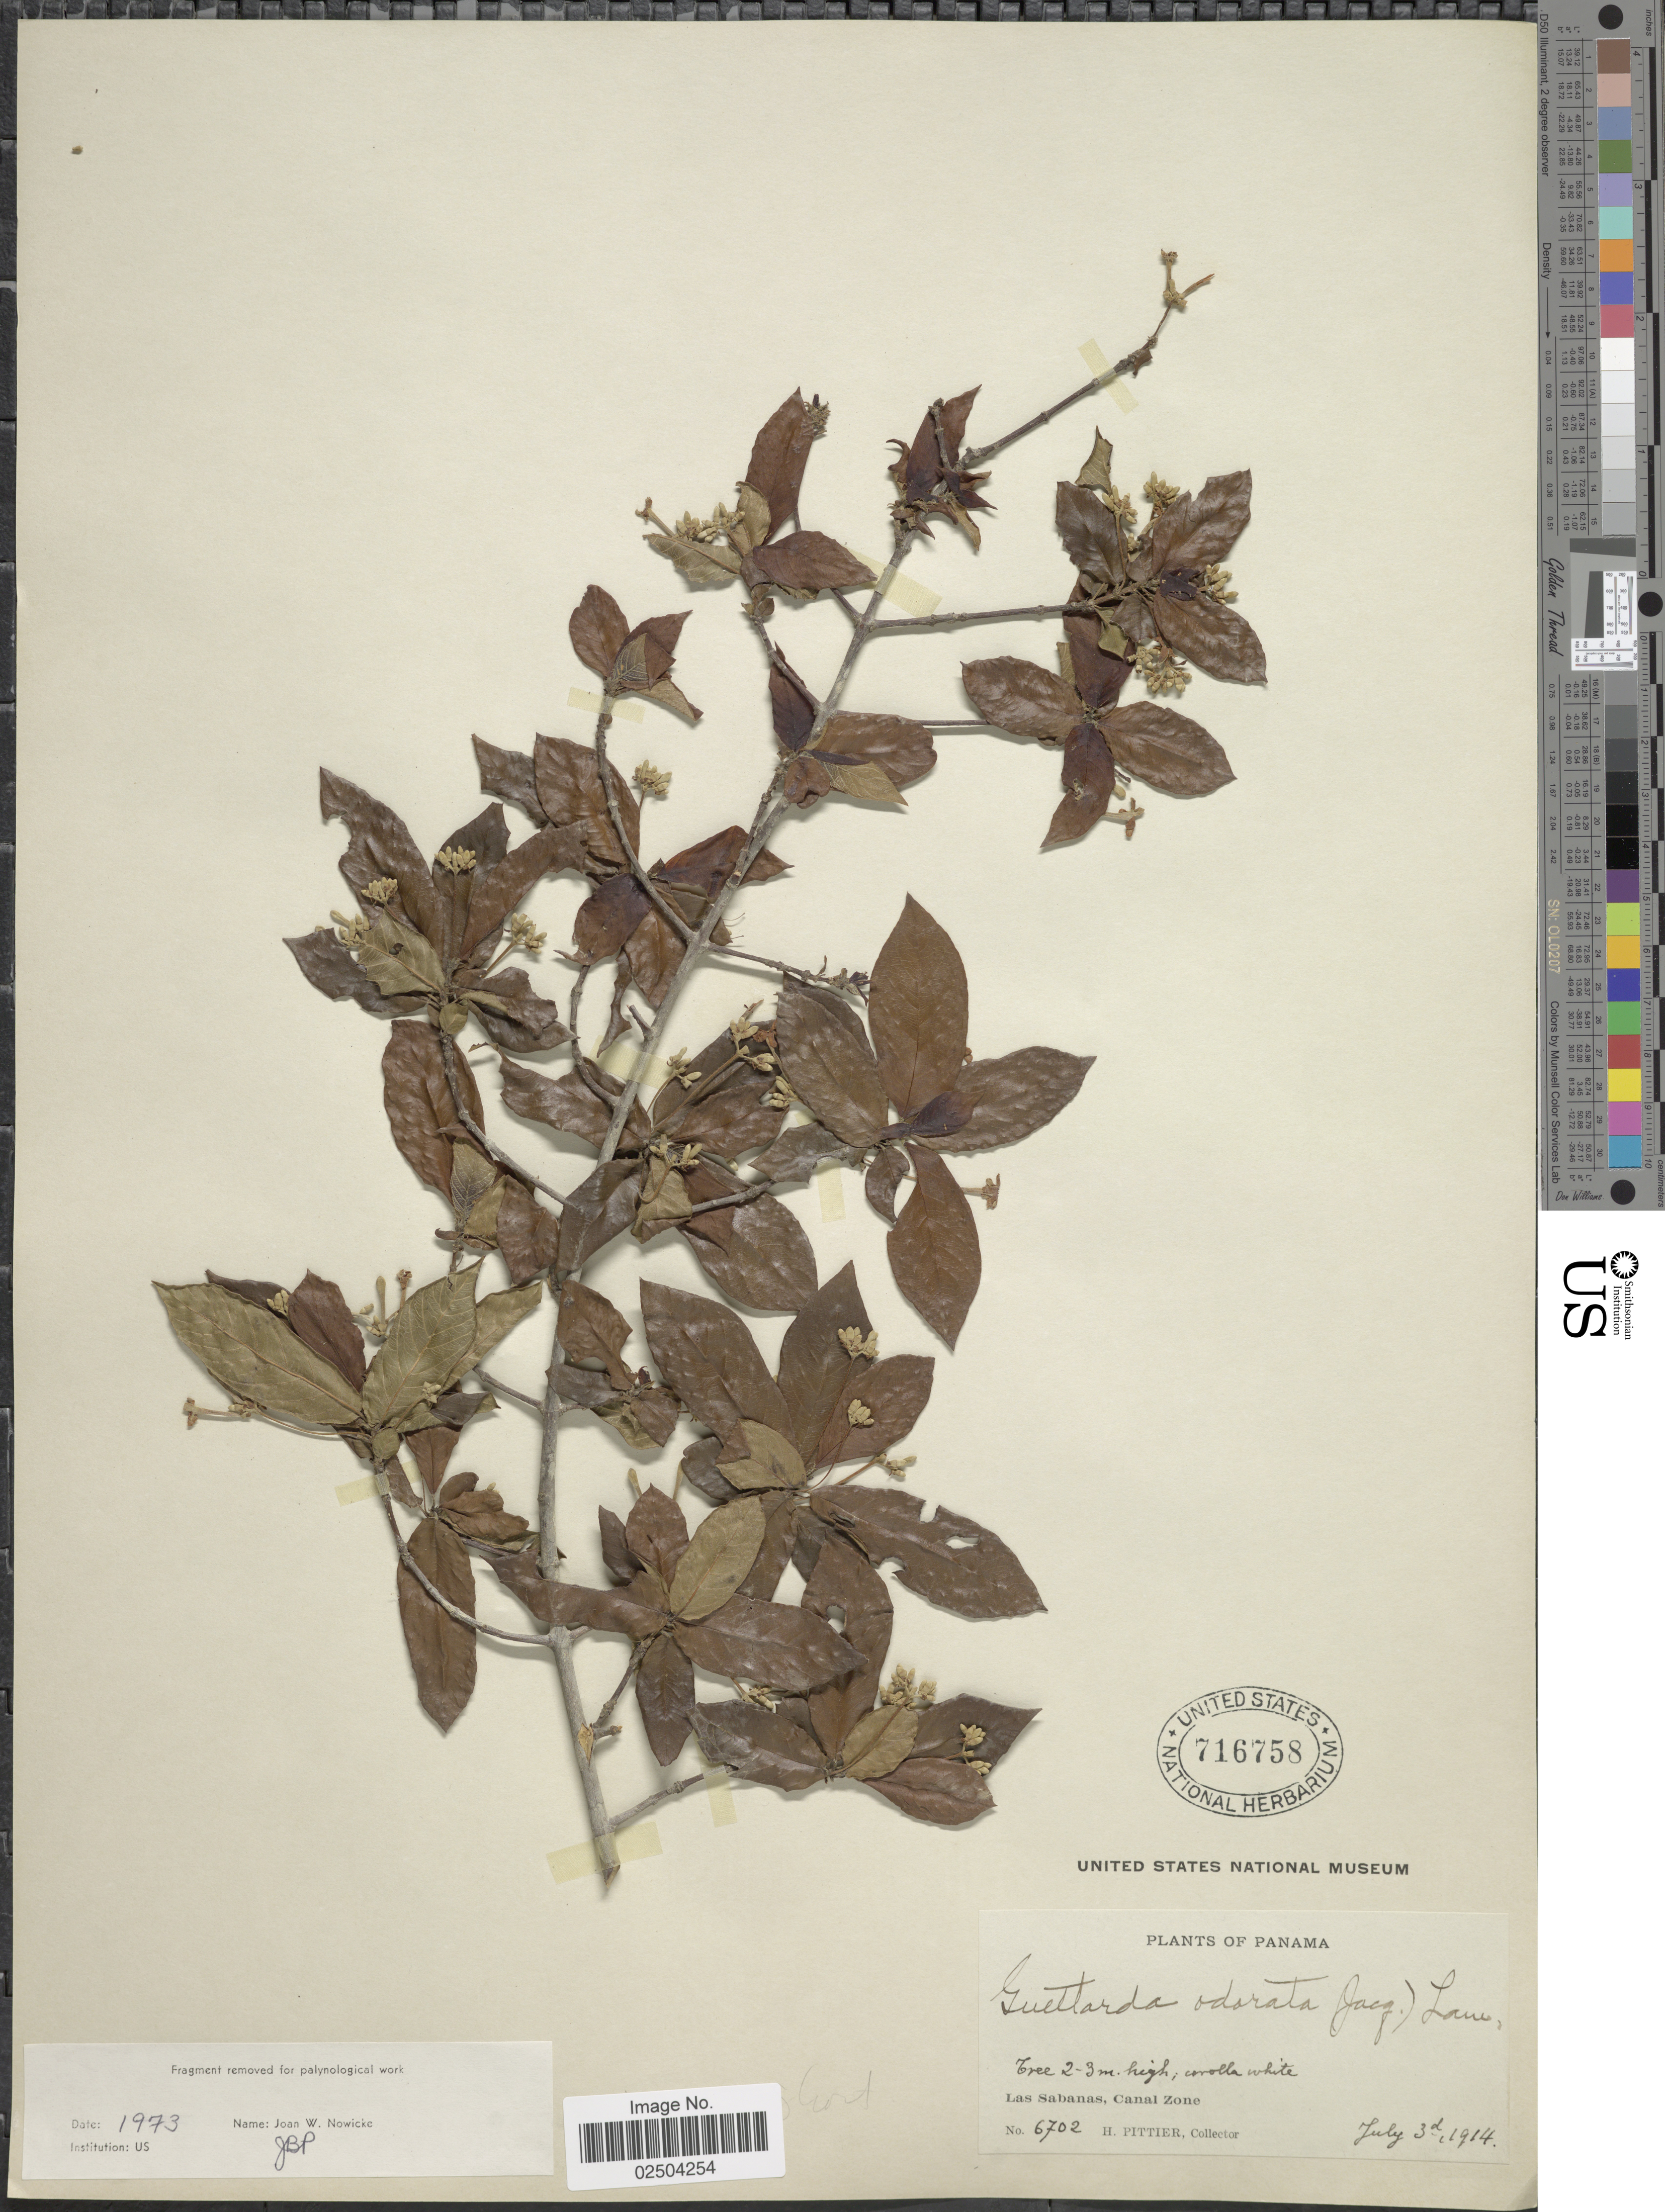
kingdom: Plantae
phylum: Tracheophyta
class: Magnoliopsida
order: Gentianales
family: Rubiaceae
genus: Guettarda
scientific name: Guettarda odorata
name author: (Jacq.) Lam.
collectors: H. F. Pittier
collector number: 6702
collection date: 1914-07-03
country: Panama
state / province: Colón / Panamá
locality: Las Sabanas, Canal Zone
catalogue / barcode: US 716758